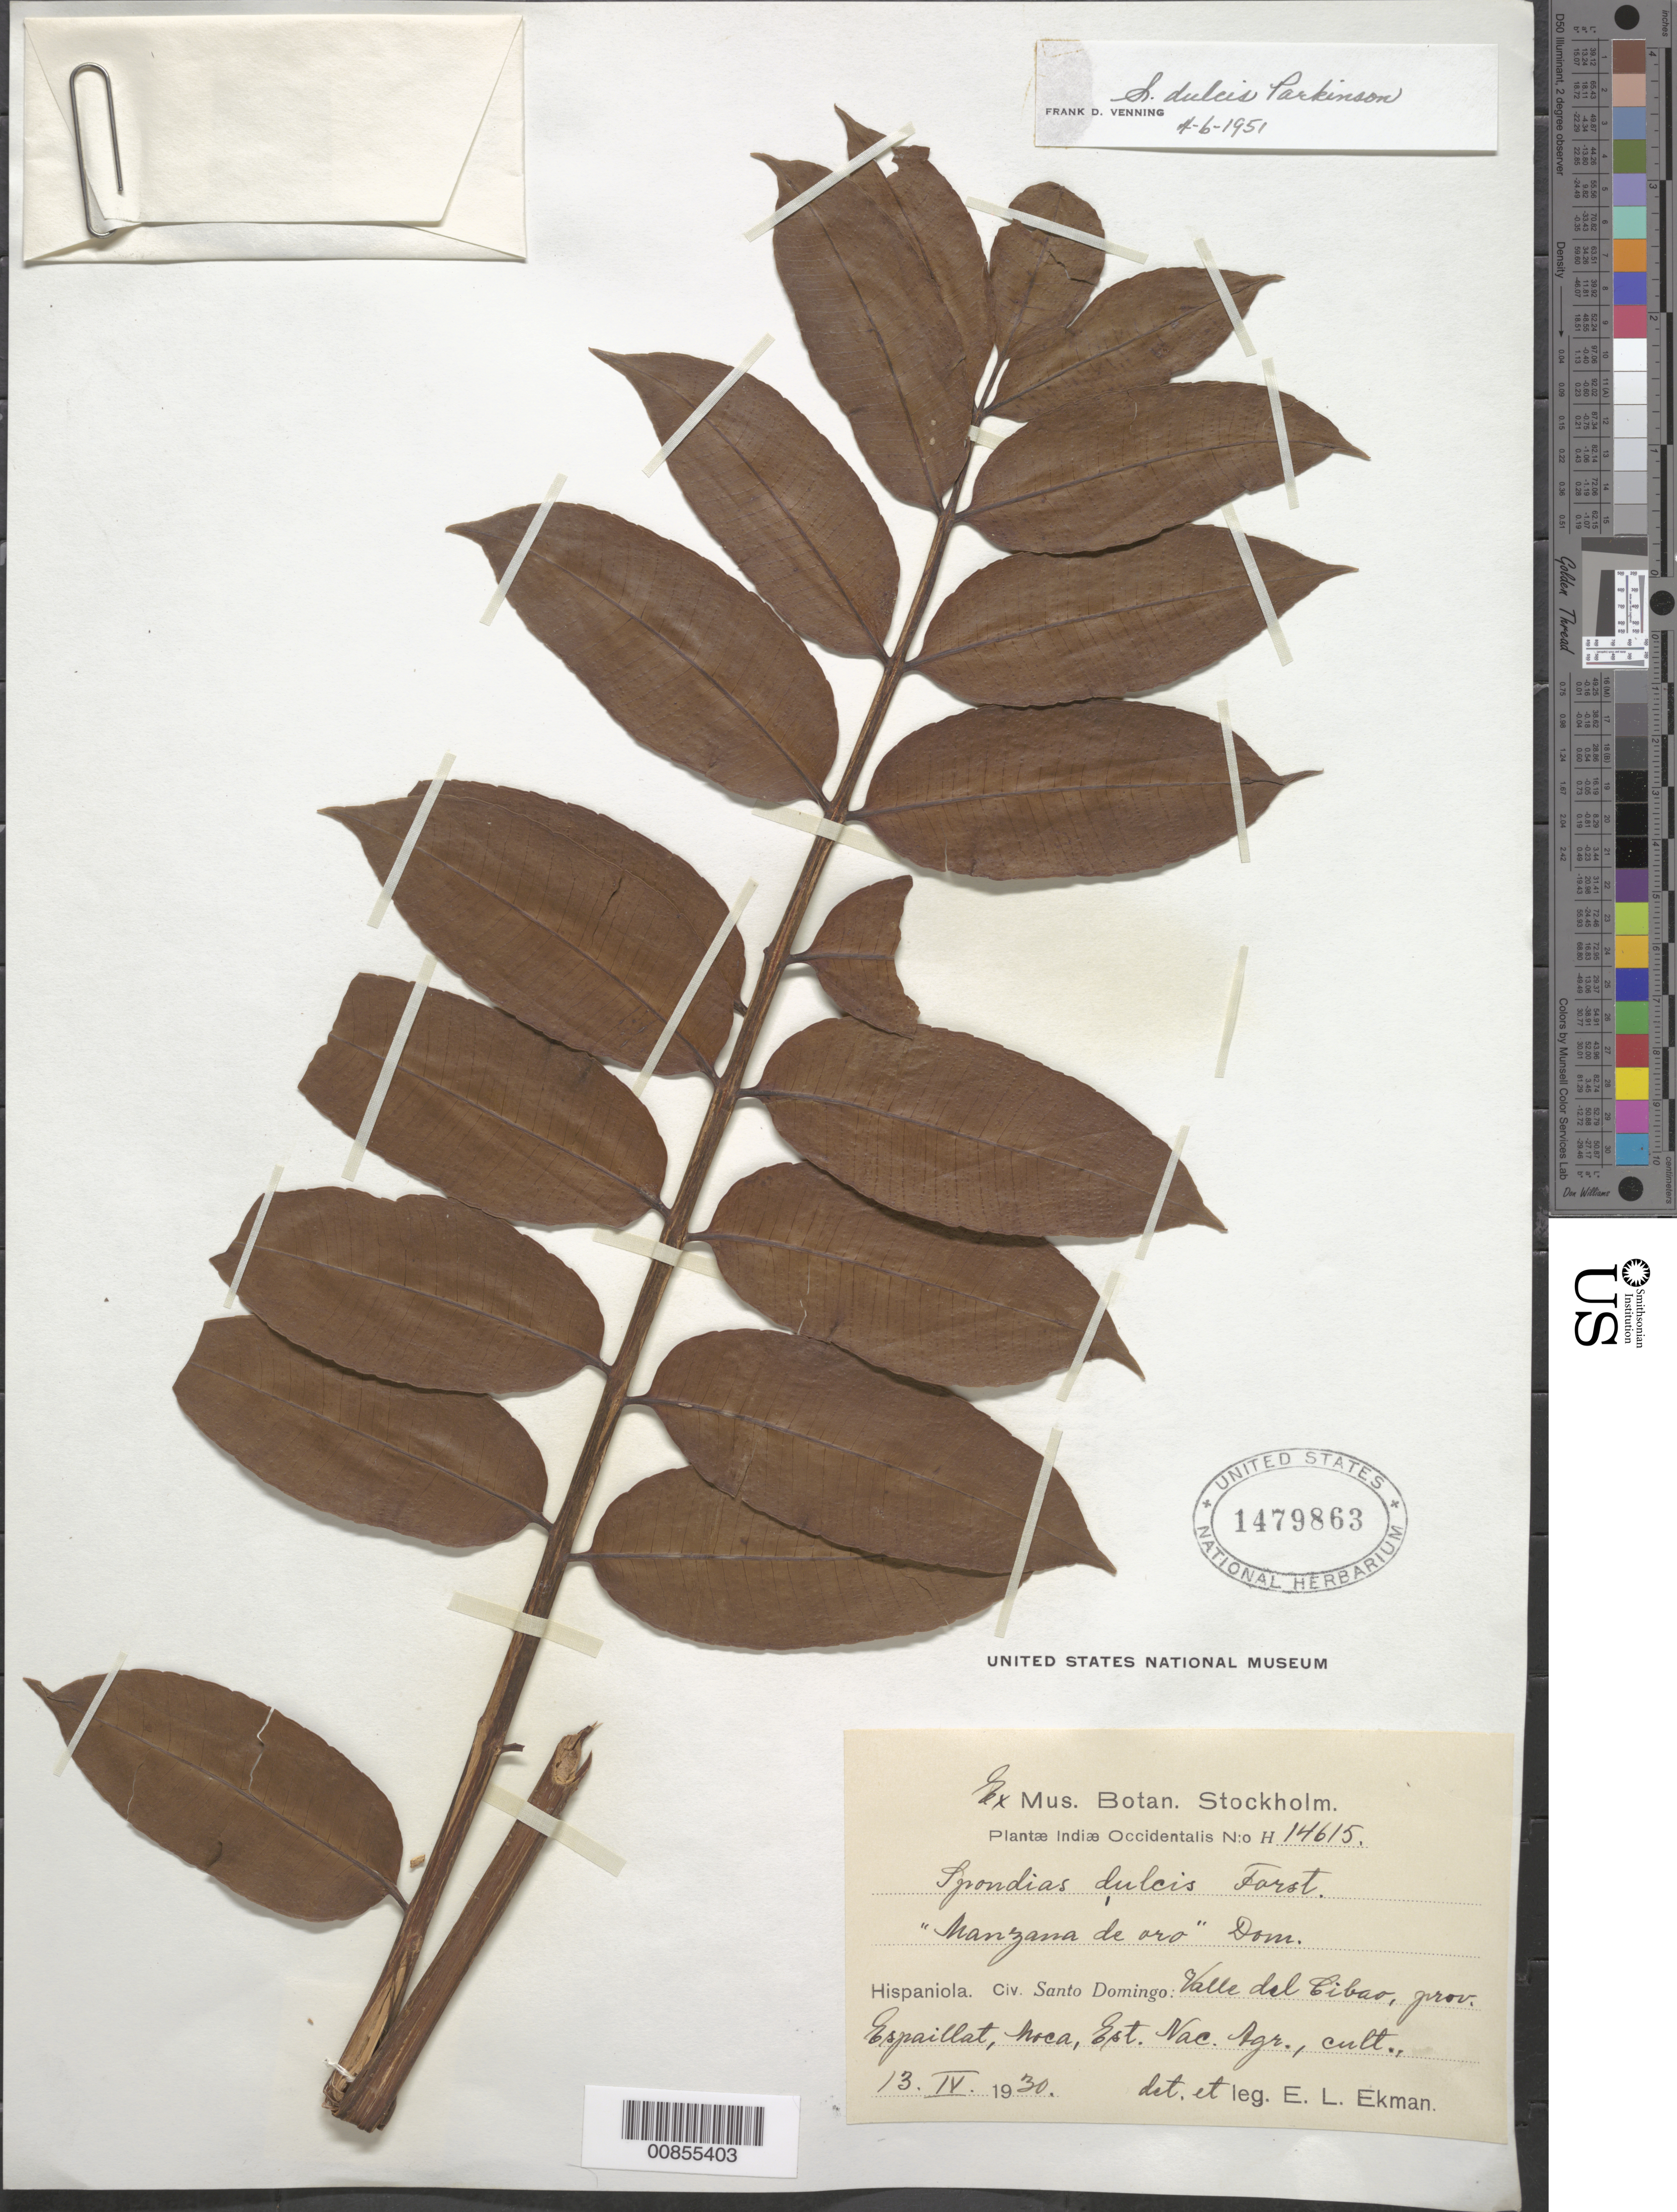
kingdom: Plantae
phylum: Tracheophyta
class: Magnoliopsida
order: Sapindales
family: Anacardiaceae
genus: Spondias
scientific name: Spondias dulcis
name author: Parkinson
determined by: Mitchell, J. D.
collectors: E. L. Ekman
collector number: H 14615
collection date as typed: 13 Apr 1930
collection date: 1930-04-13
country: Dominican Republic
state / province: Espaillat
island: Hispaniola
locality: Valle del Ciabao, Moca, Est. Nac. Agr.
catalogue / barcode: US 1479863